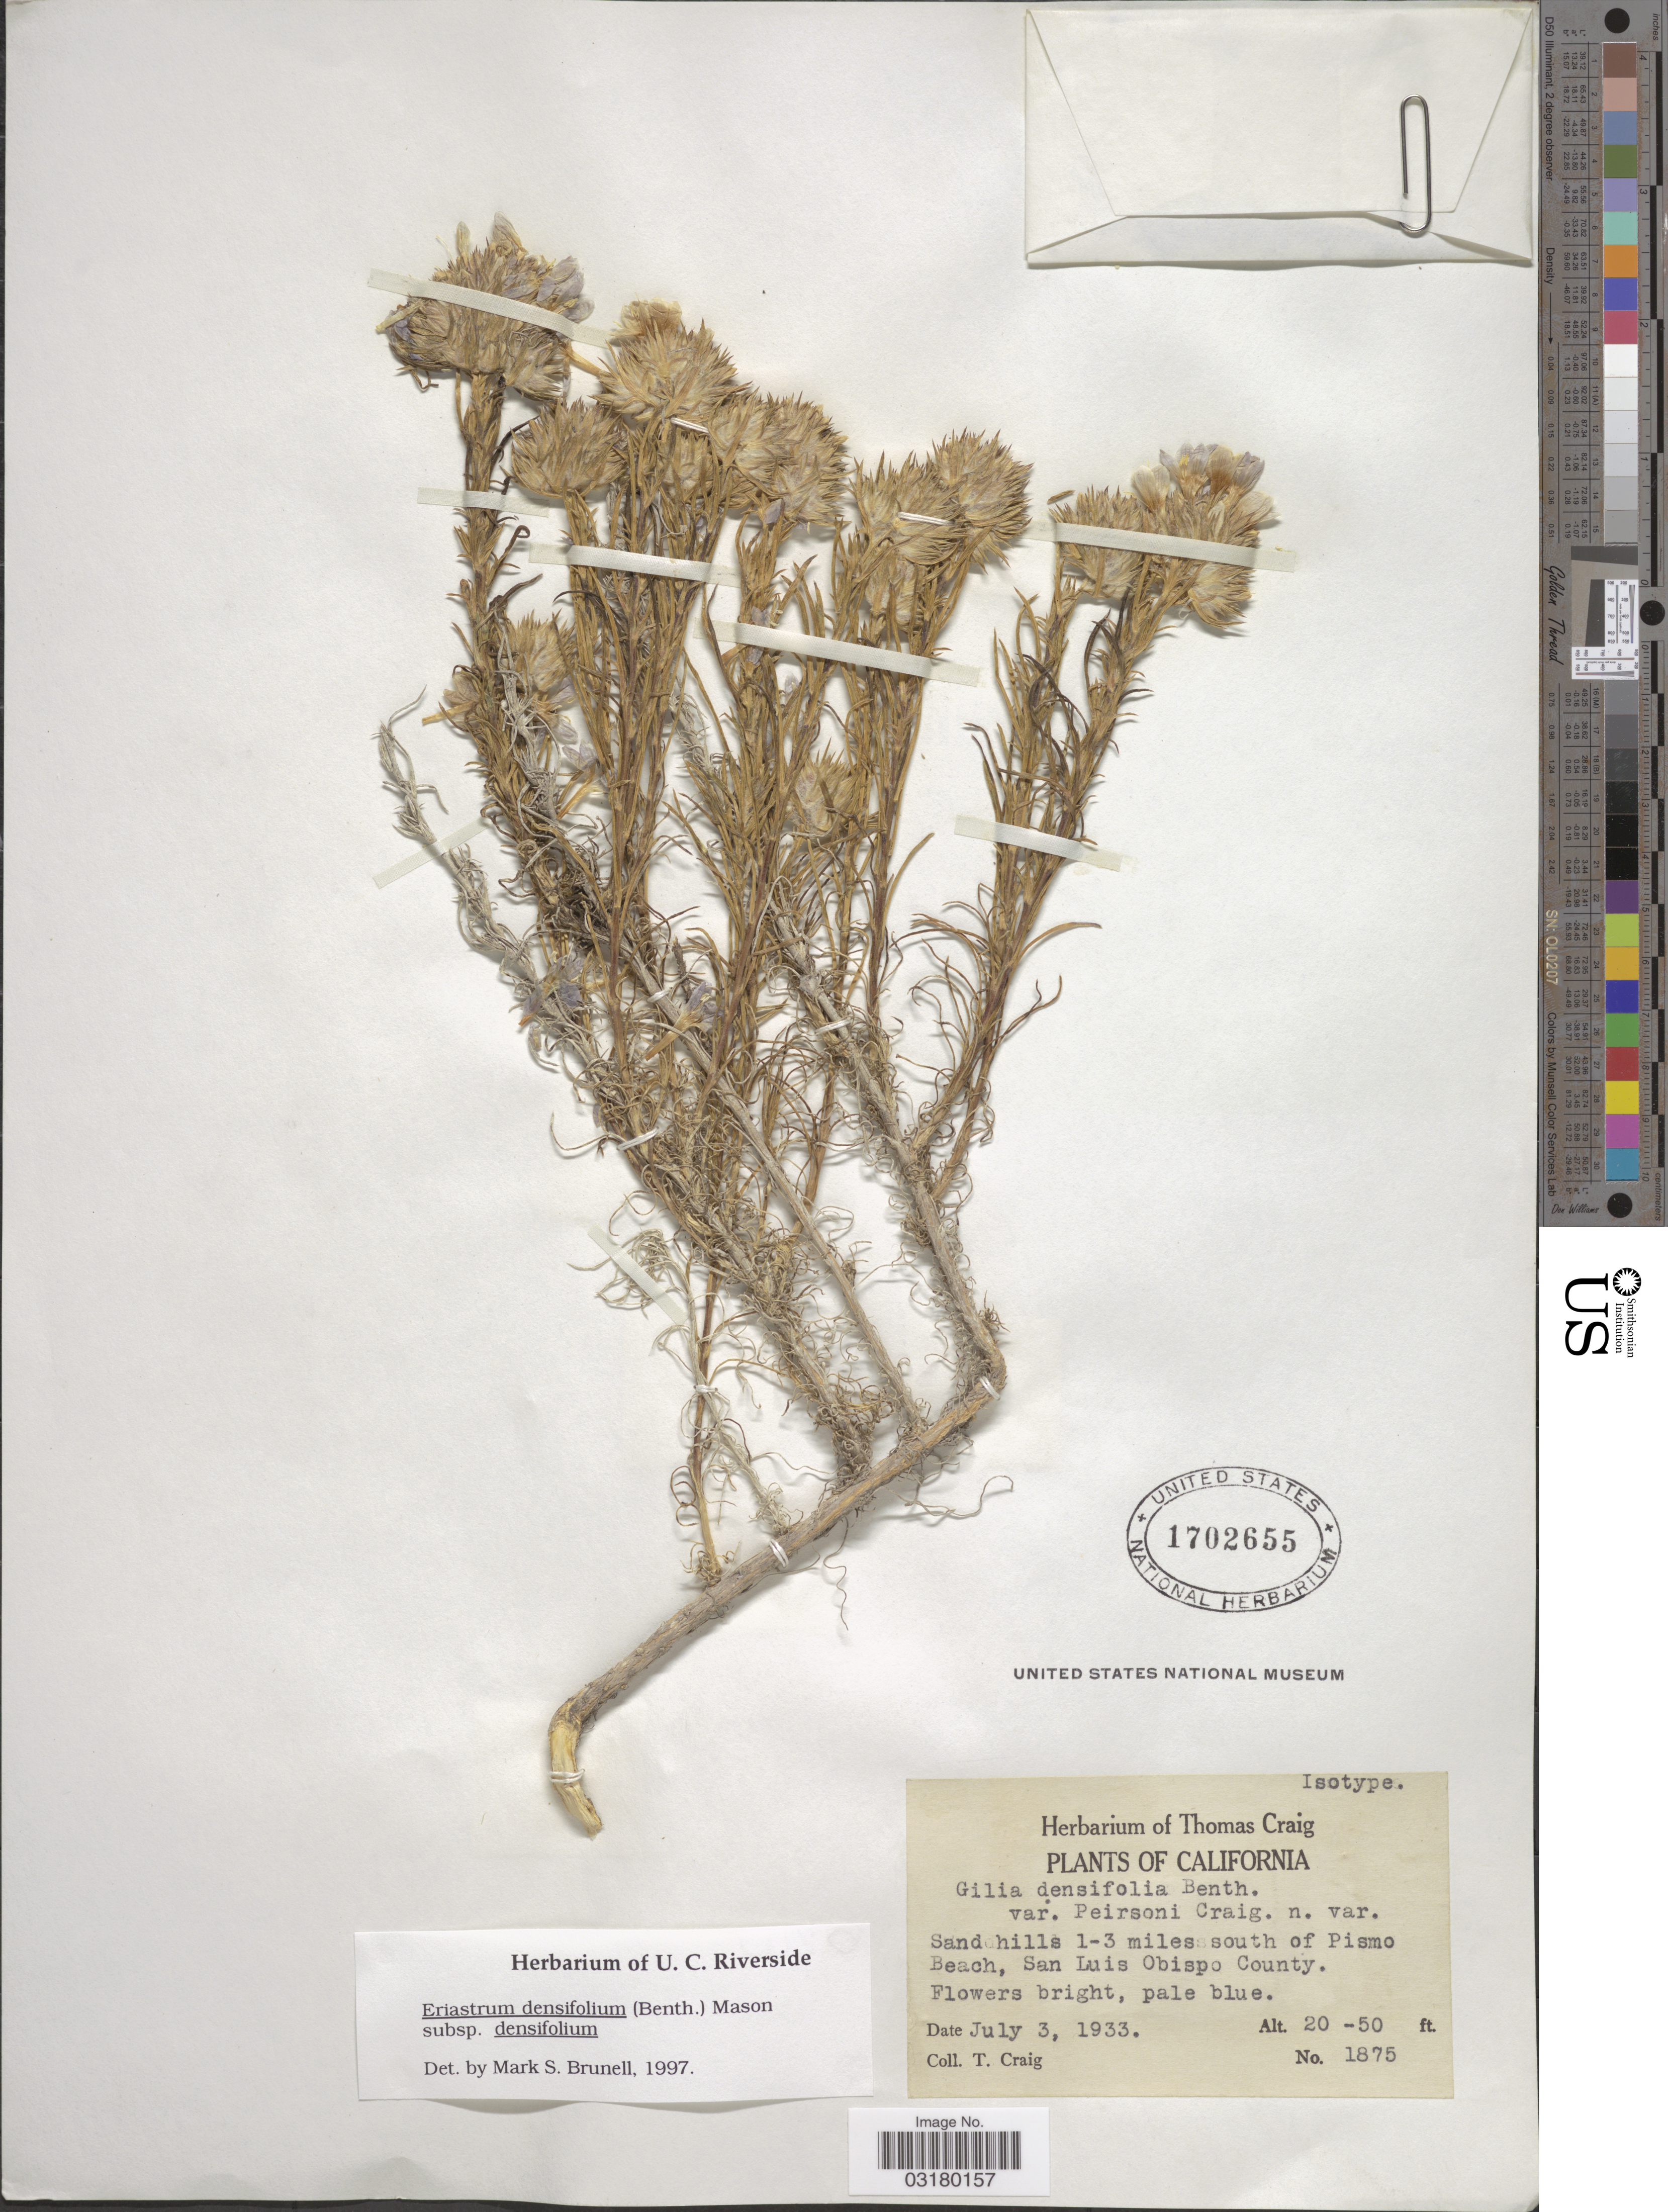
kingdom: Plantae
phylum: Tracheophyta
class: Magnoliopsida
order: Ericales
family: Polemoniaceae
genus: Eriastrum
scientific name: Eriastrum densifolium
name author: (Benth.) H. Mason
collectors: T. Craig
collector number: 1875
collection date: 1933-07-03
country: United States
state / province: California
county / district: San Luis Obispo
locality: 1-3 miles south of Pismo Beach, San Luis Obispo County.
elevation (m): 6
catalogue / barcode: US 1702655